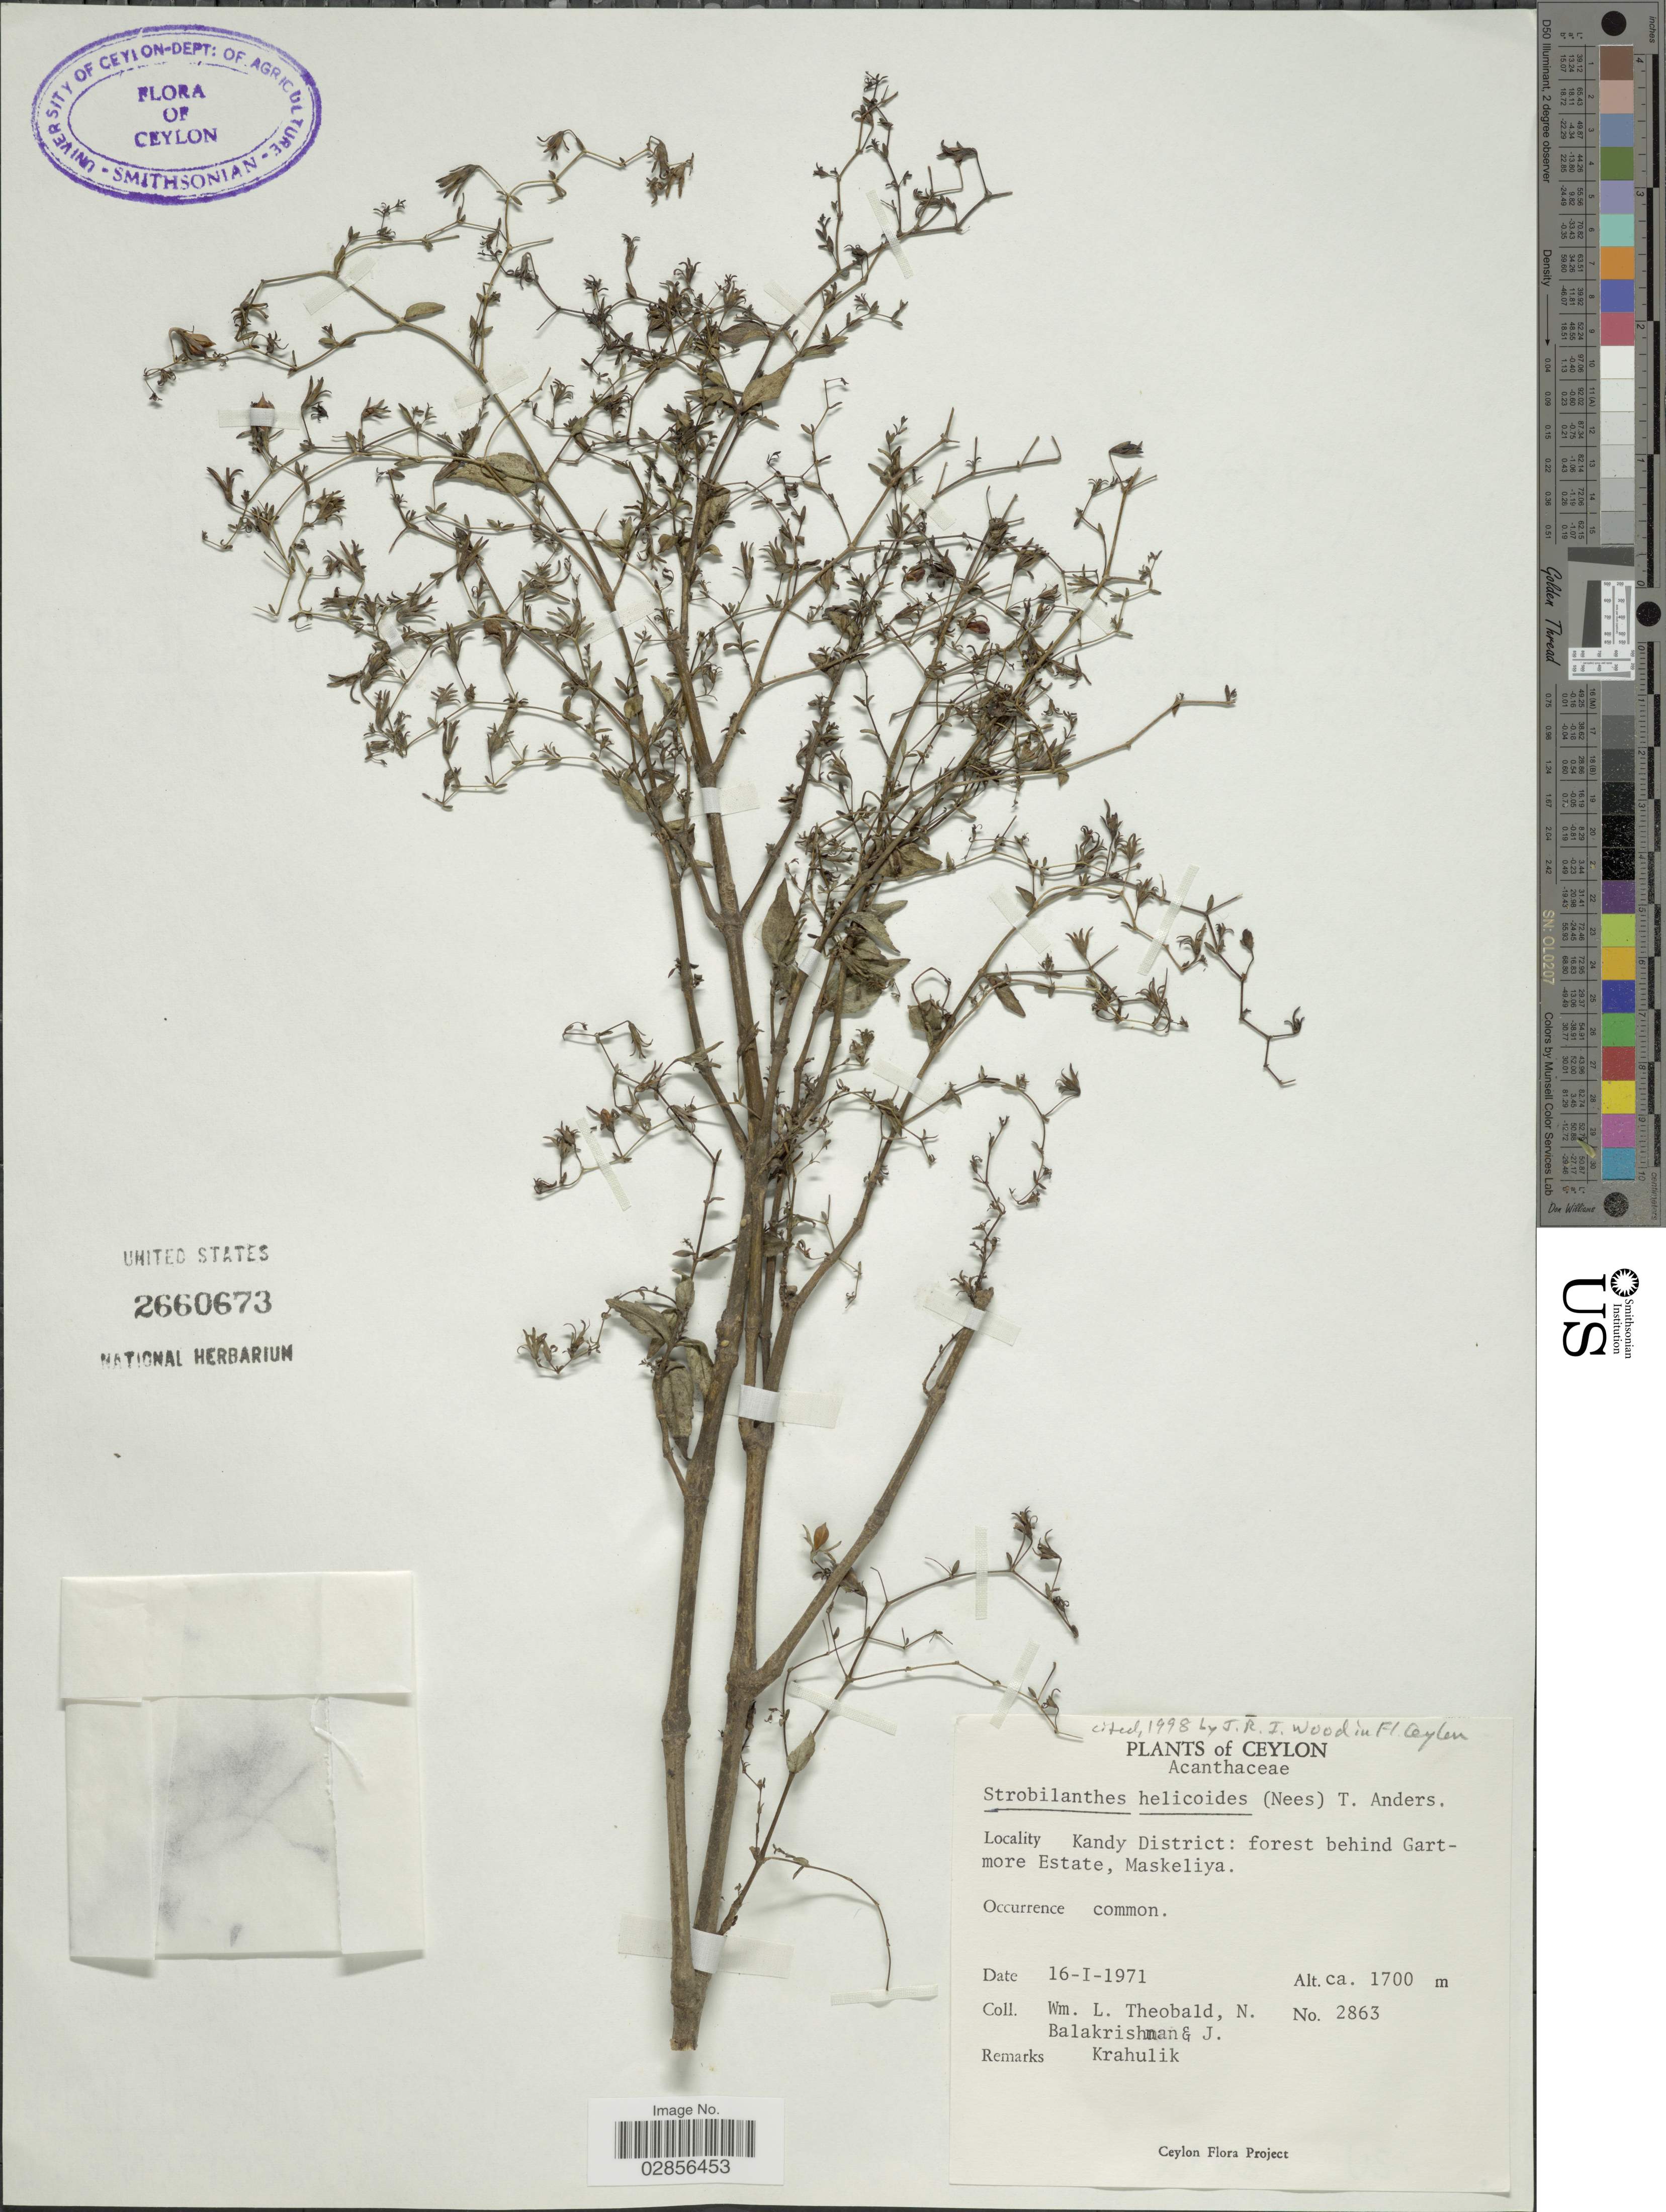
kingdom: Plantae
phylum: Tracheophyta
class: Magnoliopsida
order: Lamiales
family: Acanthaceae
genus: Strobilanthes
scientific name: Strobilanthes helicoides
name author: T. Anderson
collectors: W. L. Theobald, N. Balakrishnan & J. Krahulik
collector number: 2863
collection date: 1971-01-16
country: Sri Lanka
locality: Ceylon. Kandy District: forest behind Gartmore Estate, Maskeliya.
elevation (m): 1700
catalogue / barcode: US 2660673